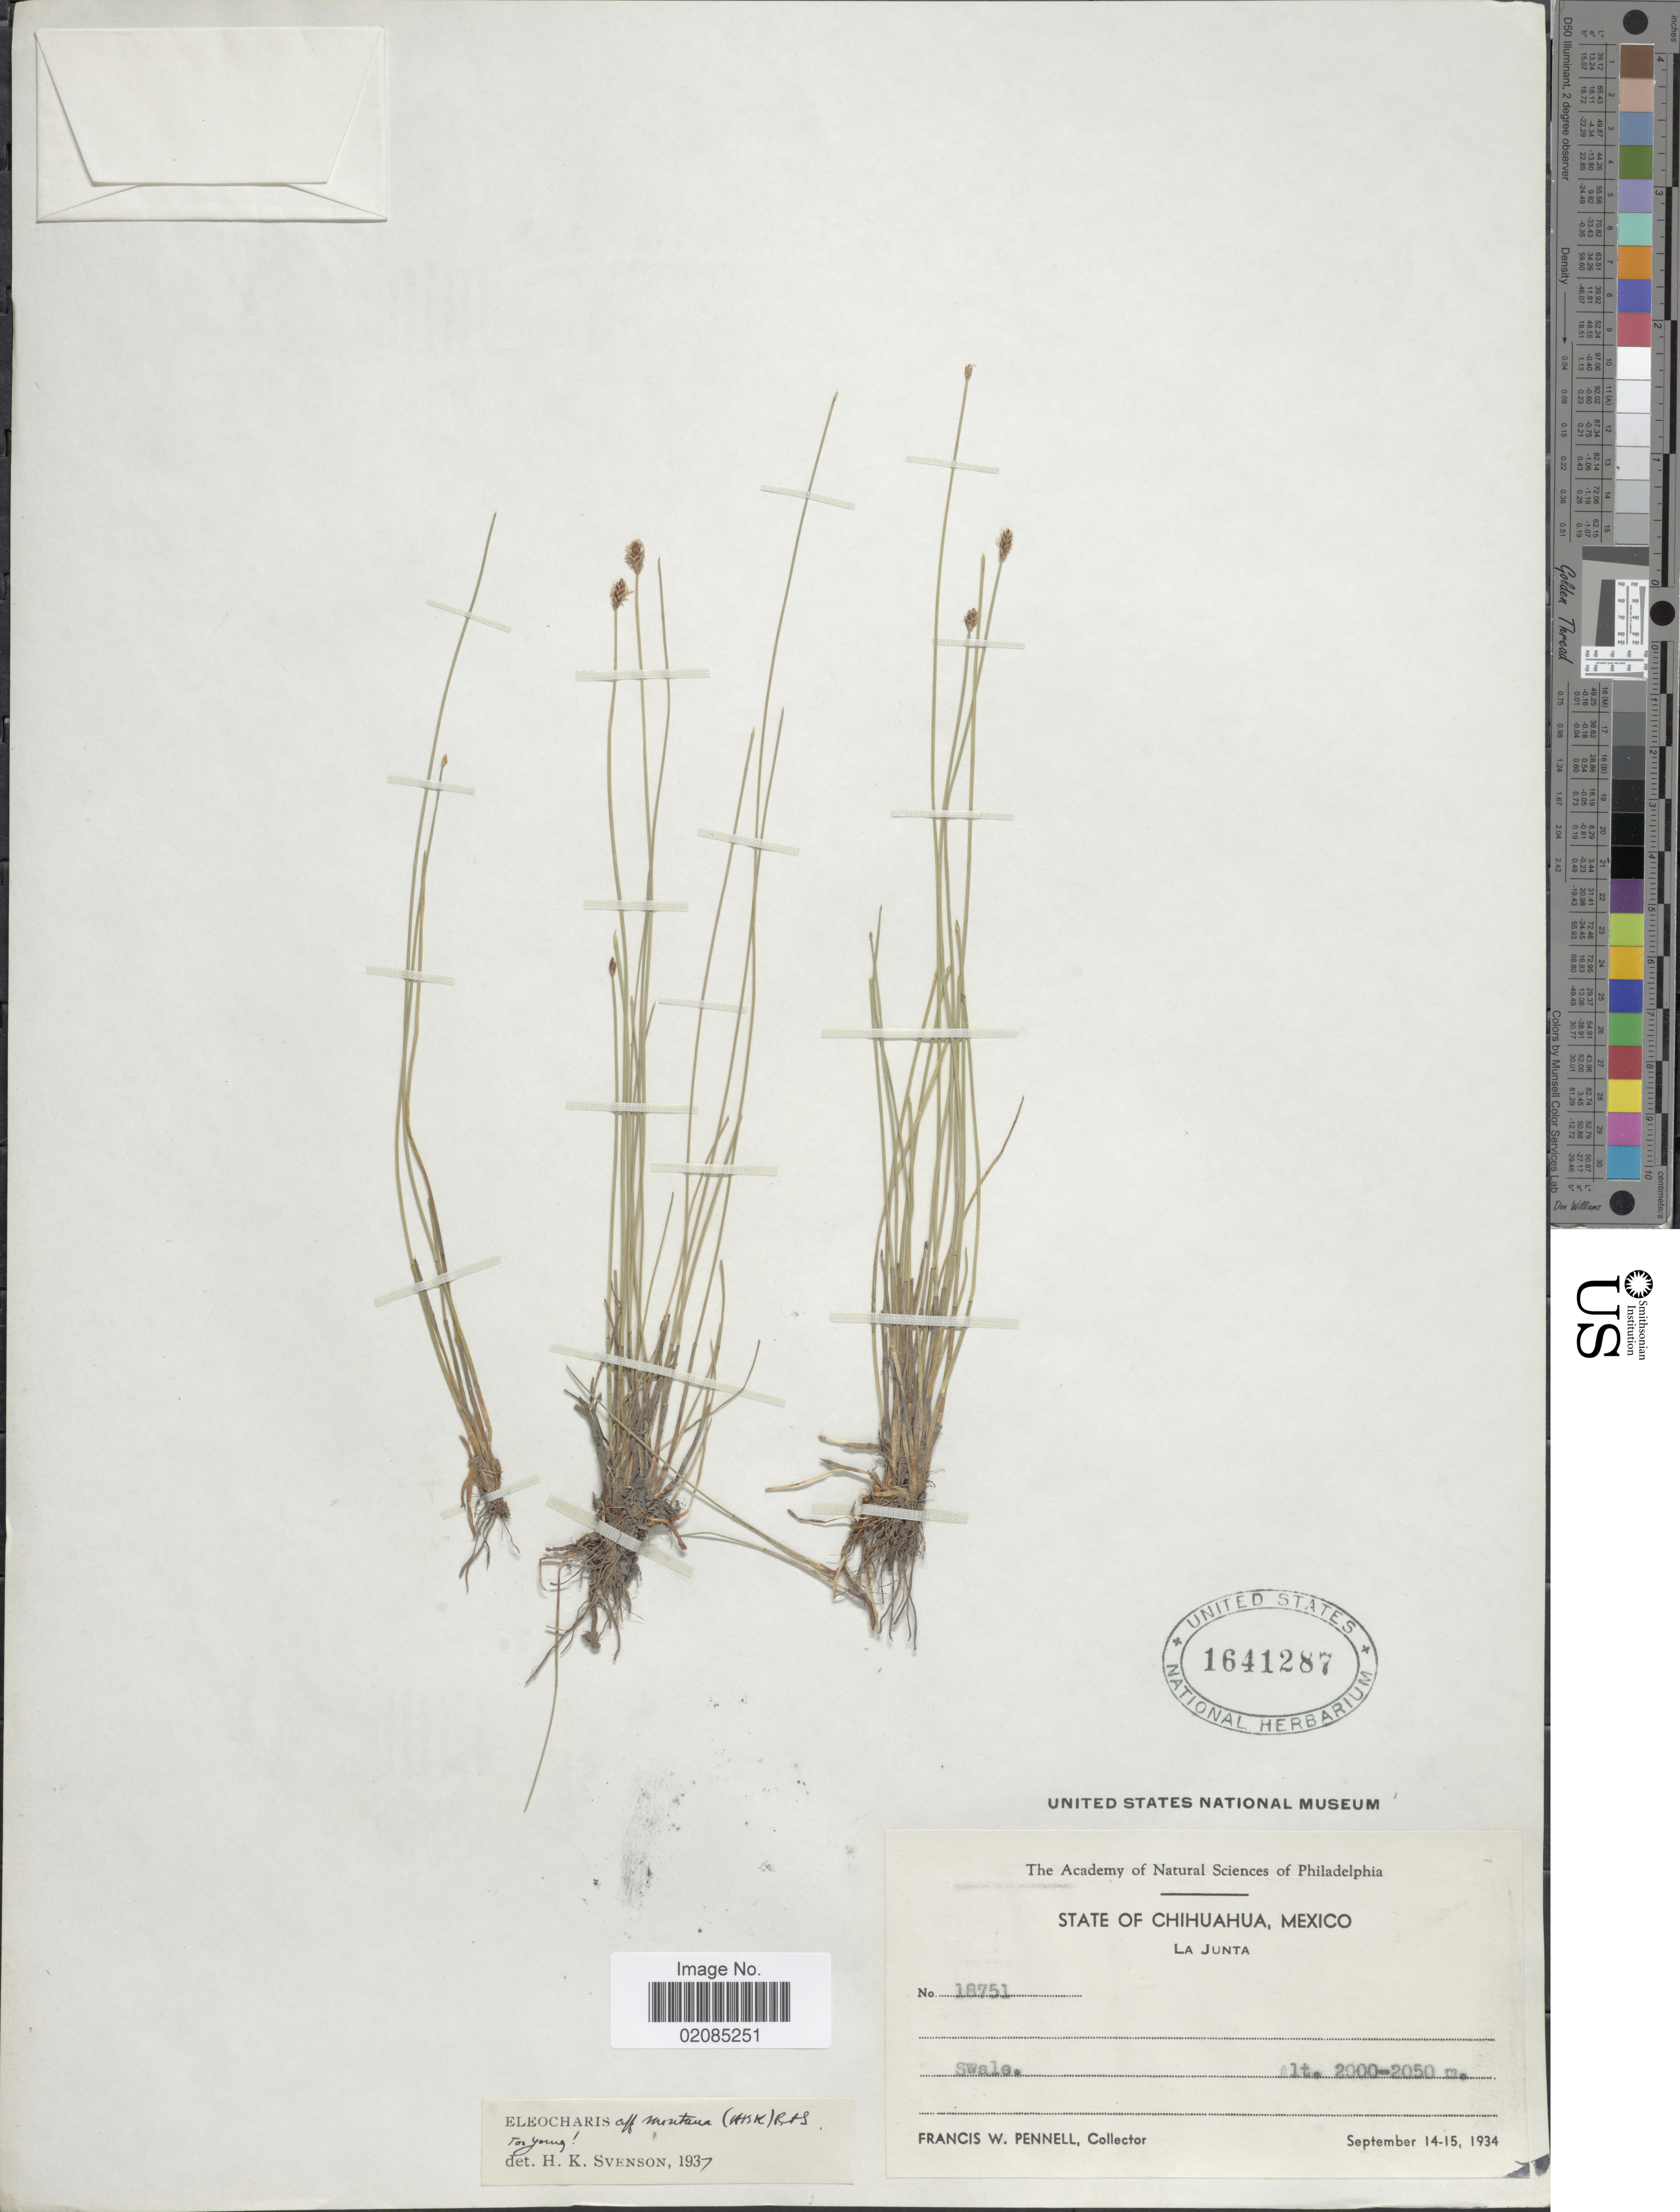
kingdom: Plantae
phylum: Tracheophyta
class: Liliopsida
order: Poales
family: Cyperaceae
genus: Eleocharis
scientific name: Eleocharis dombeyana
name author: Kunth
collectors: F. W. Pennell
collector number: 18751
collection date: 1934-09-14/1934-09-15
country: Mexico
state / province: Chihuahua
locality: State of Chihuahua, La Junta. Swale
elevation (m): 2000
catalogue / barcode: US 1641287